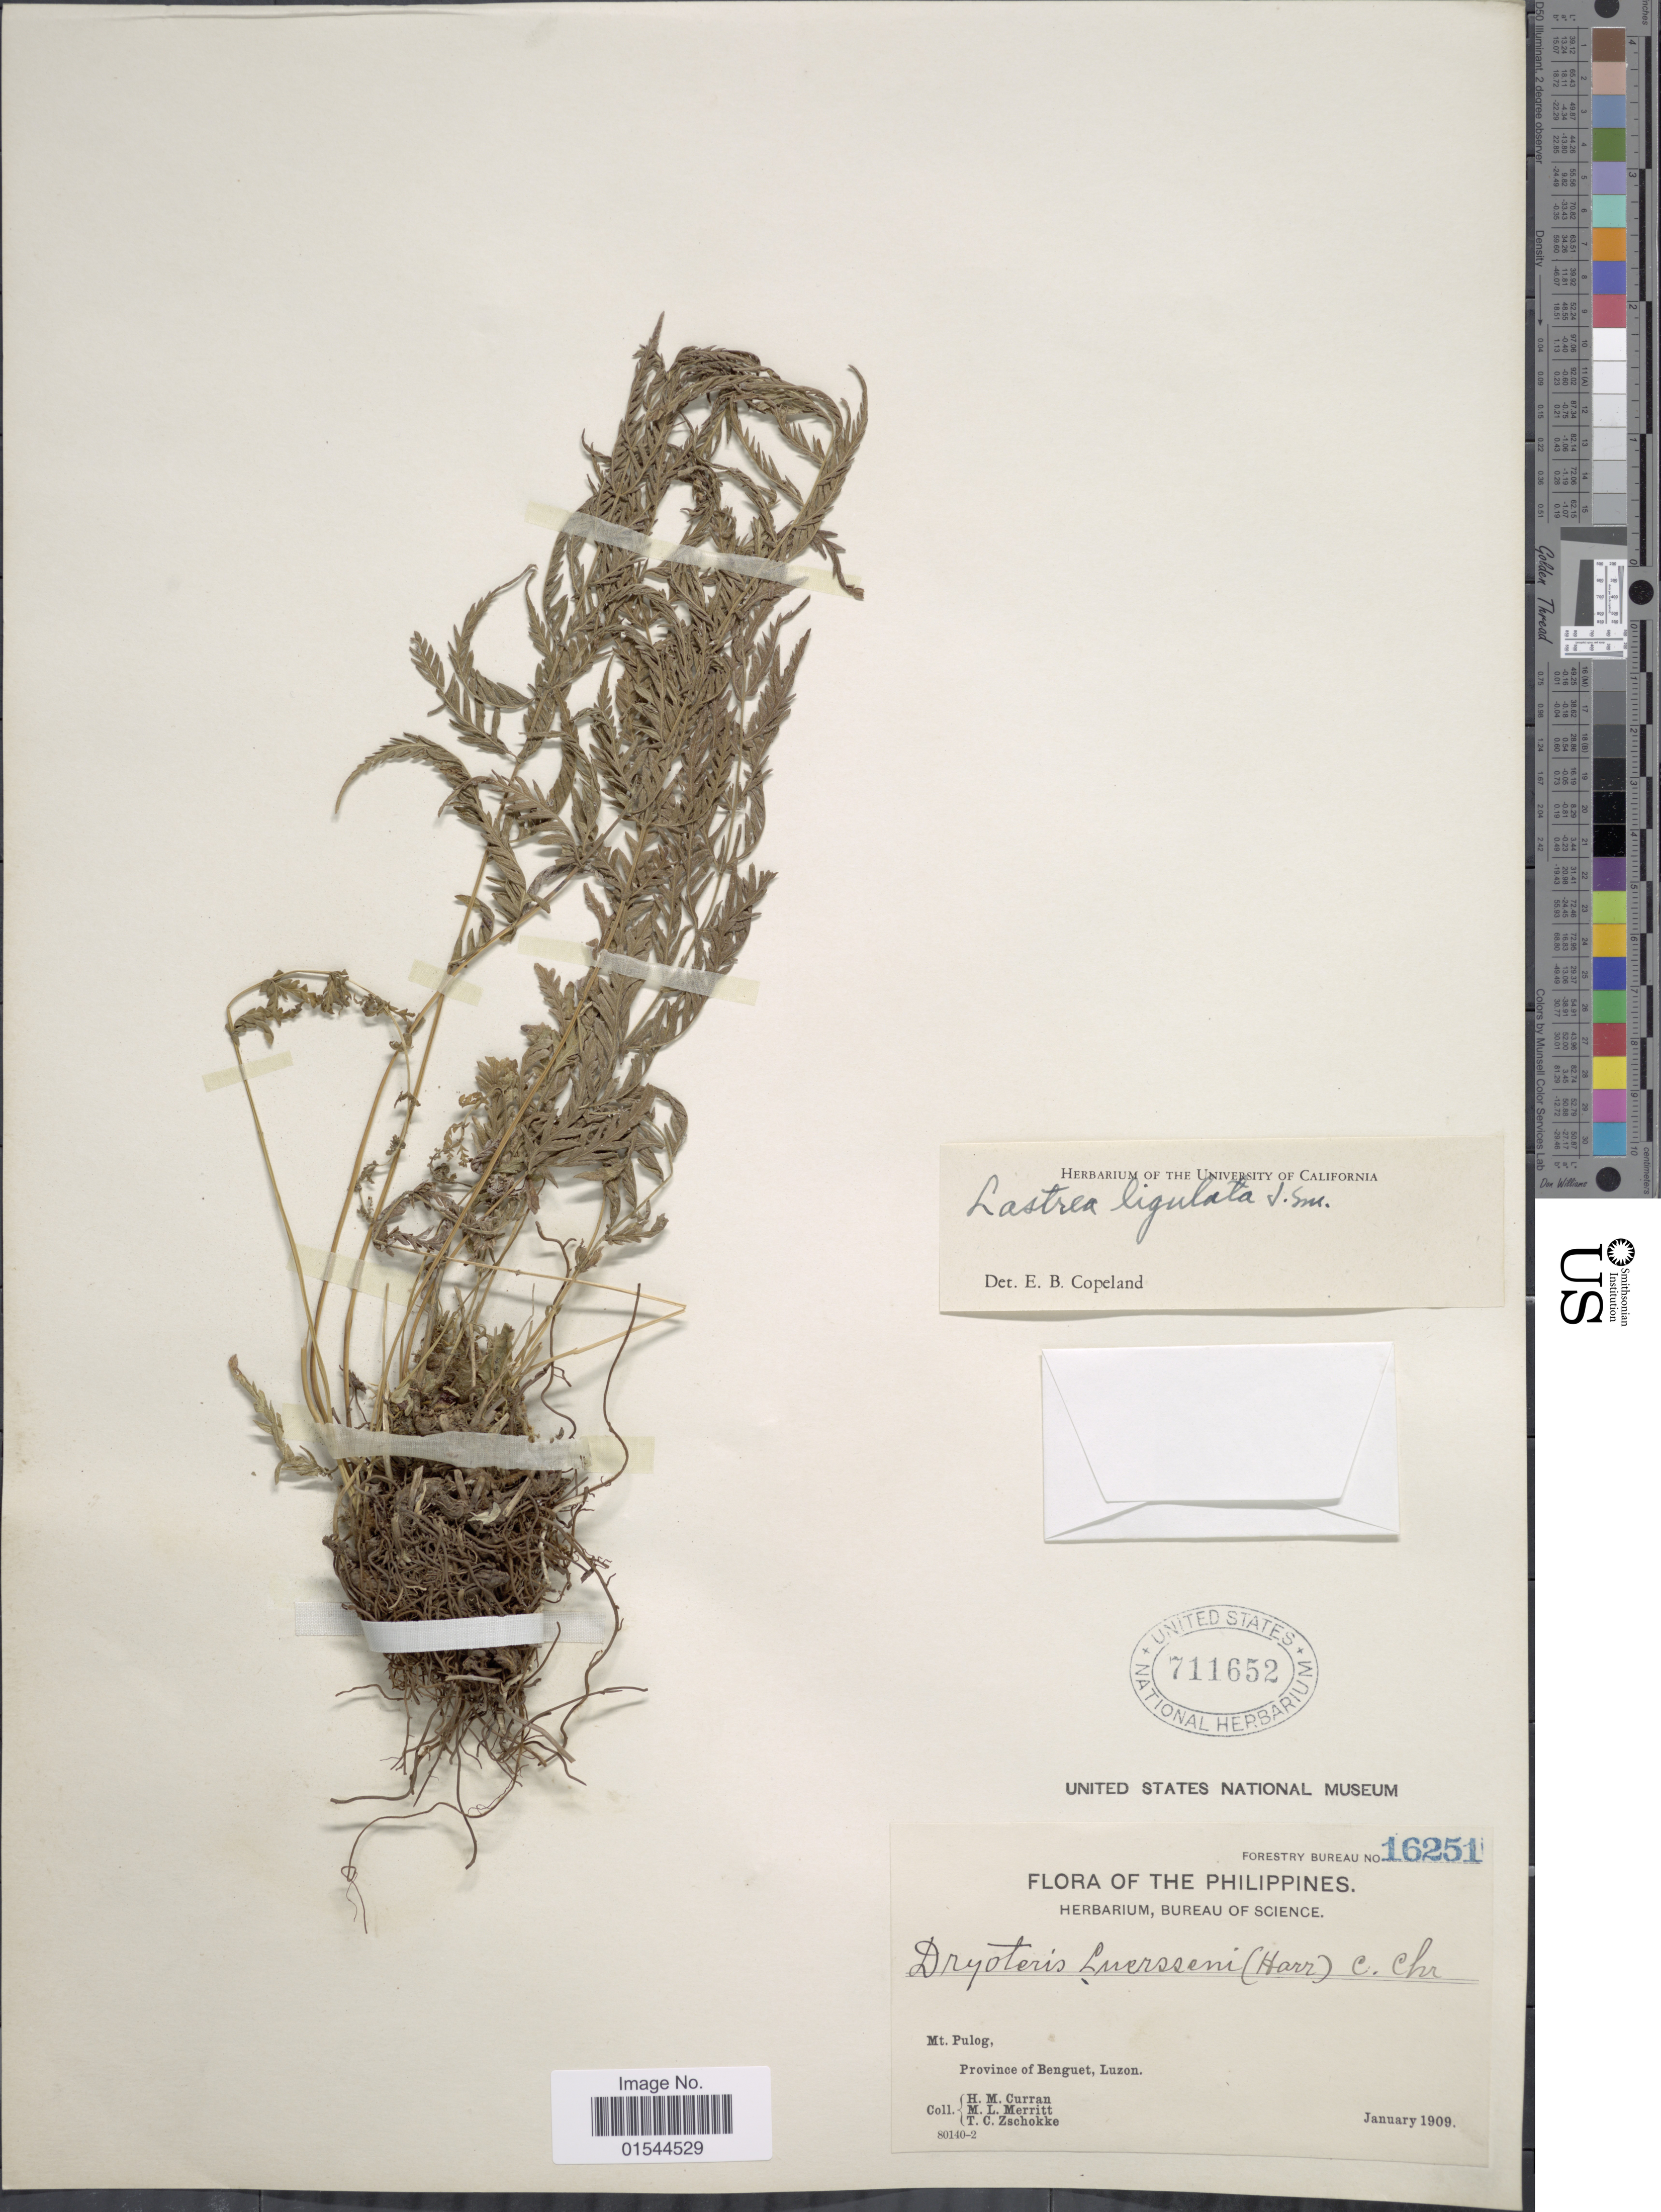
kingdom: Plantae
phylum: Tracheophyta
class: Polypodiopsida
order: Polypodiales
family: Thelypteridaceae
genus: Pneumatopteris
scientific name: Pneumatopteris ligulata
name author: (C. Presl) Holttum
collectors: H. M. Curran, M. L. Merritt & T. C. Zschokke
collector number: Forestry Bureau 16251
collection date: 1909-01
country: Philippines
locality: Mt. Pulog, Province of Benguet, Luzon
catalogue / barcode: US 711652